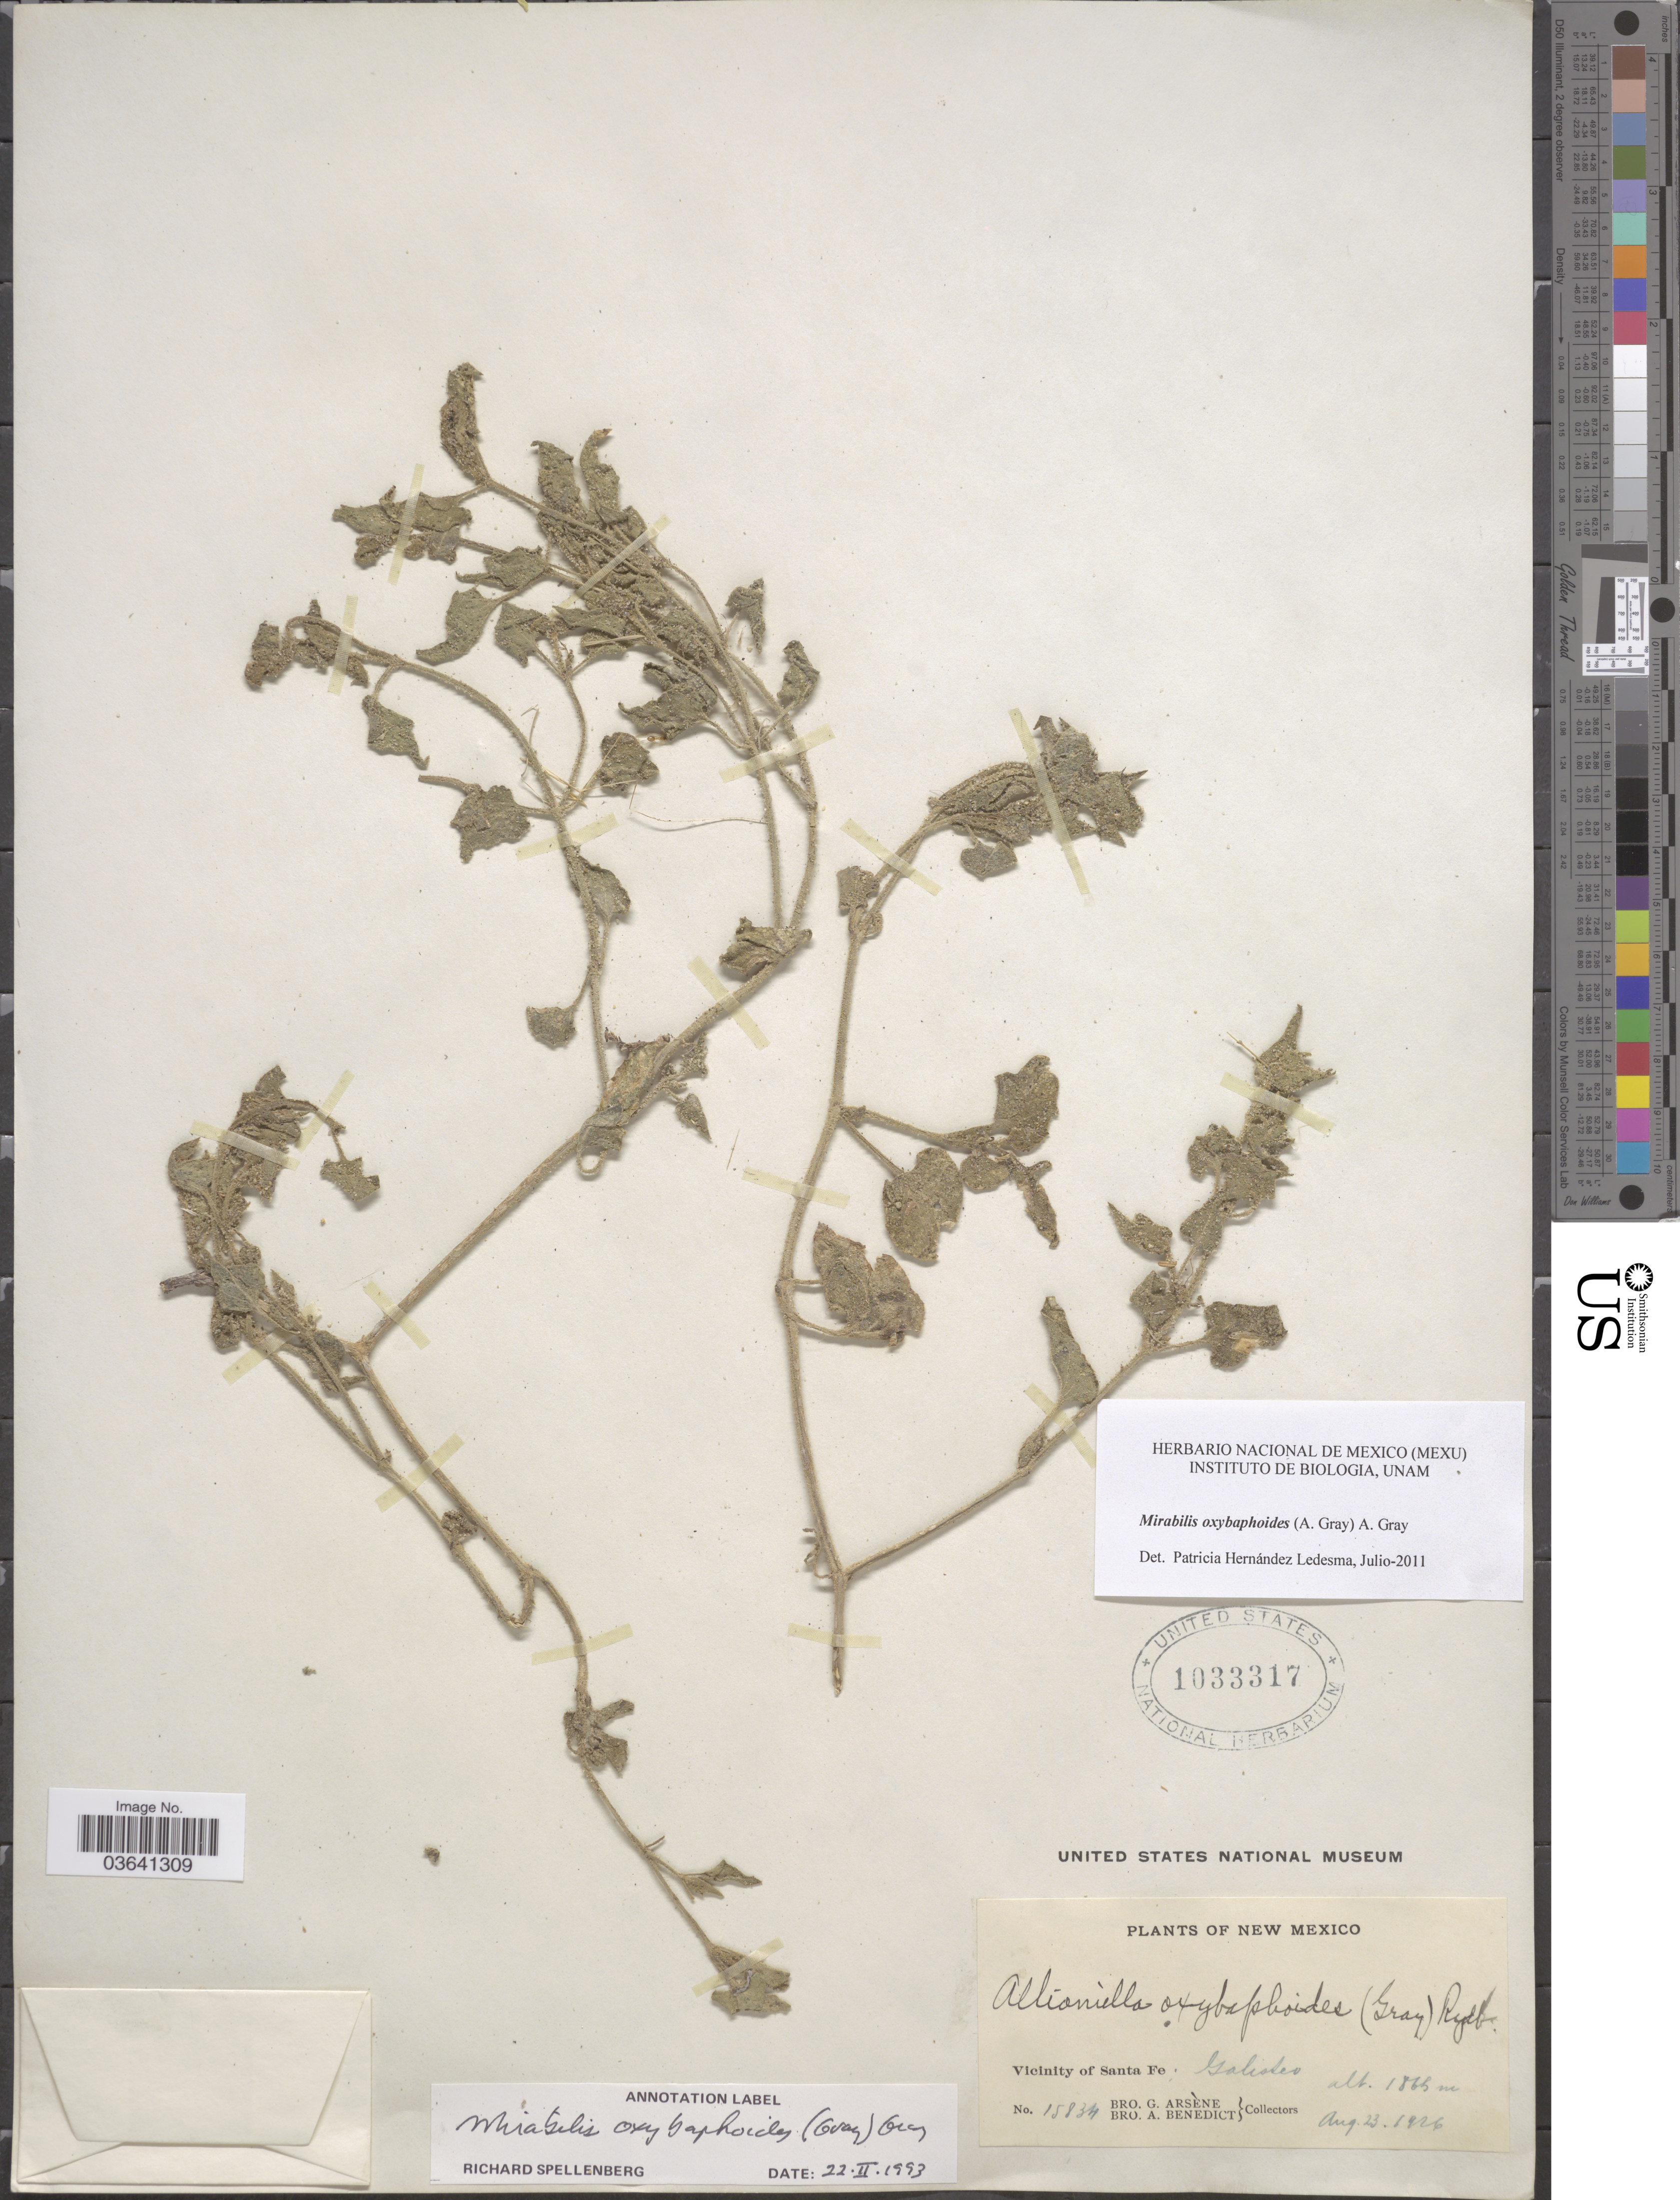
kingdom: Plantae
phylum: Tracheophyta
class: Magnoliopsida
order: Caryophyllales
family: Nyctaginaceae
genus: Mirabilis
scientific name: Mirabilis oxybaphoides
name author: (A. Gray) A. Gray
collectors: Bro. G. Arsène & Bro. A. Benedict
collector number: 15834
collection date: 1926-08-23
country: United States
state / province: New Mexico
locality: Vicinity of Santa Fe: Galisteo.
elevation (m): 1865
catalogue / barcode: US 1033317